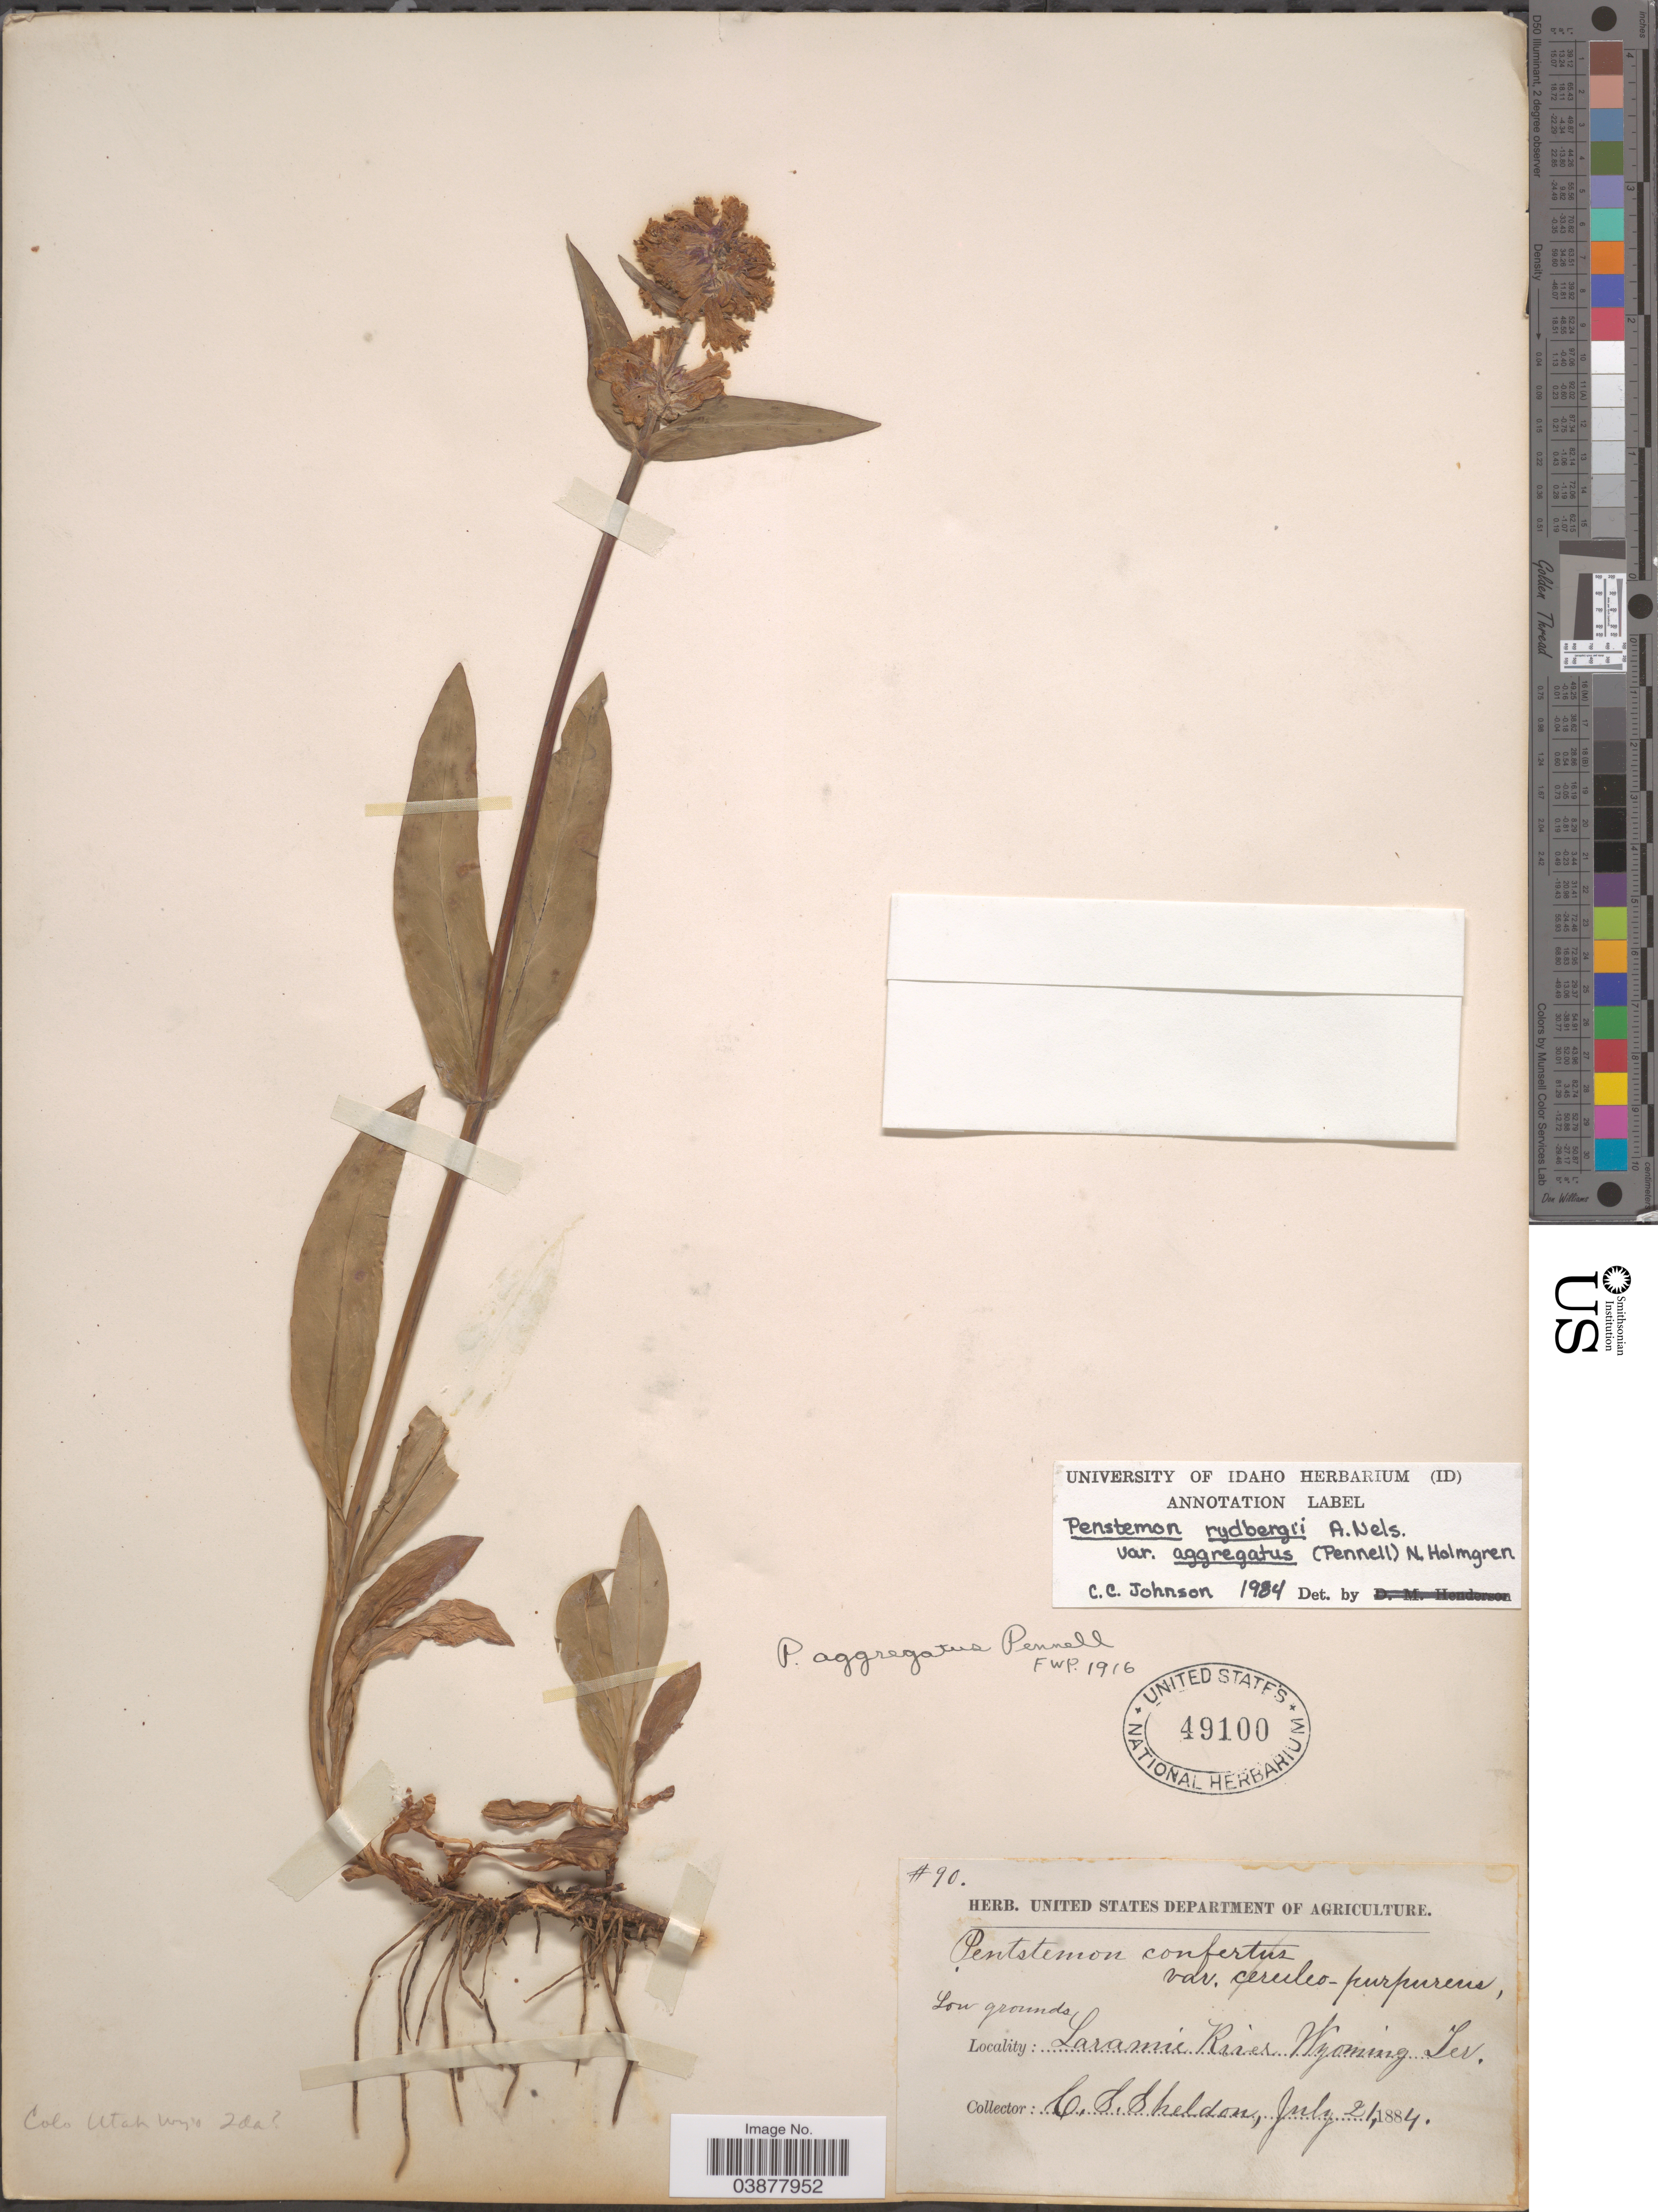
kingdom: Plantae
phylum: Tracheophyta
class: Magnoliopsida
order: Lamiales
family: Plantaginaceae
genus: Penstemon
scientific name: Penstemon rydbergii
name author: A. Nelson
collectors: C. S. Sheldon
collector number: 90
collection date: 1884-07-21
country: United States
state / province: Wyoming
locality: Laramie River. Wyoming Ter.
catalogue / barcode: US 49100